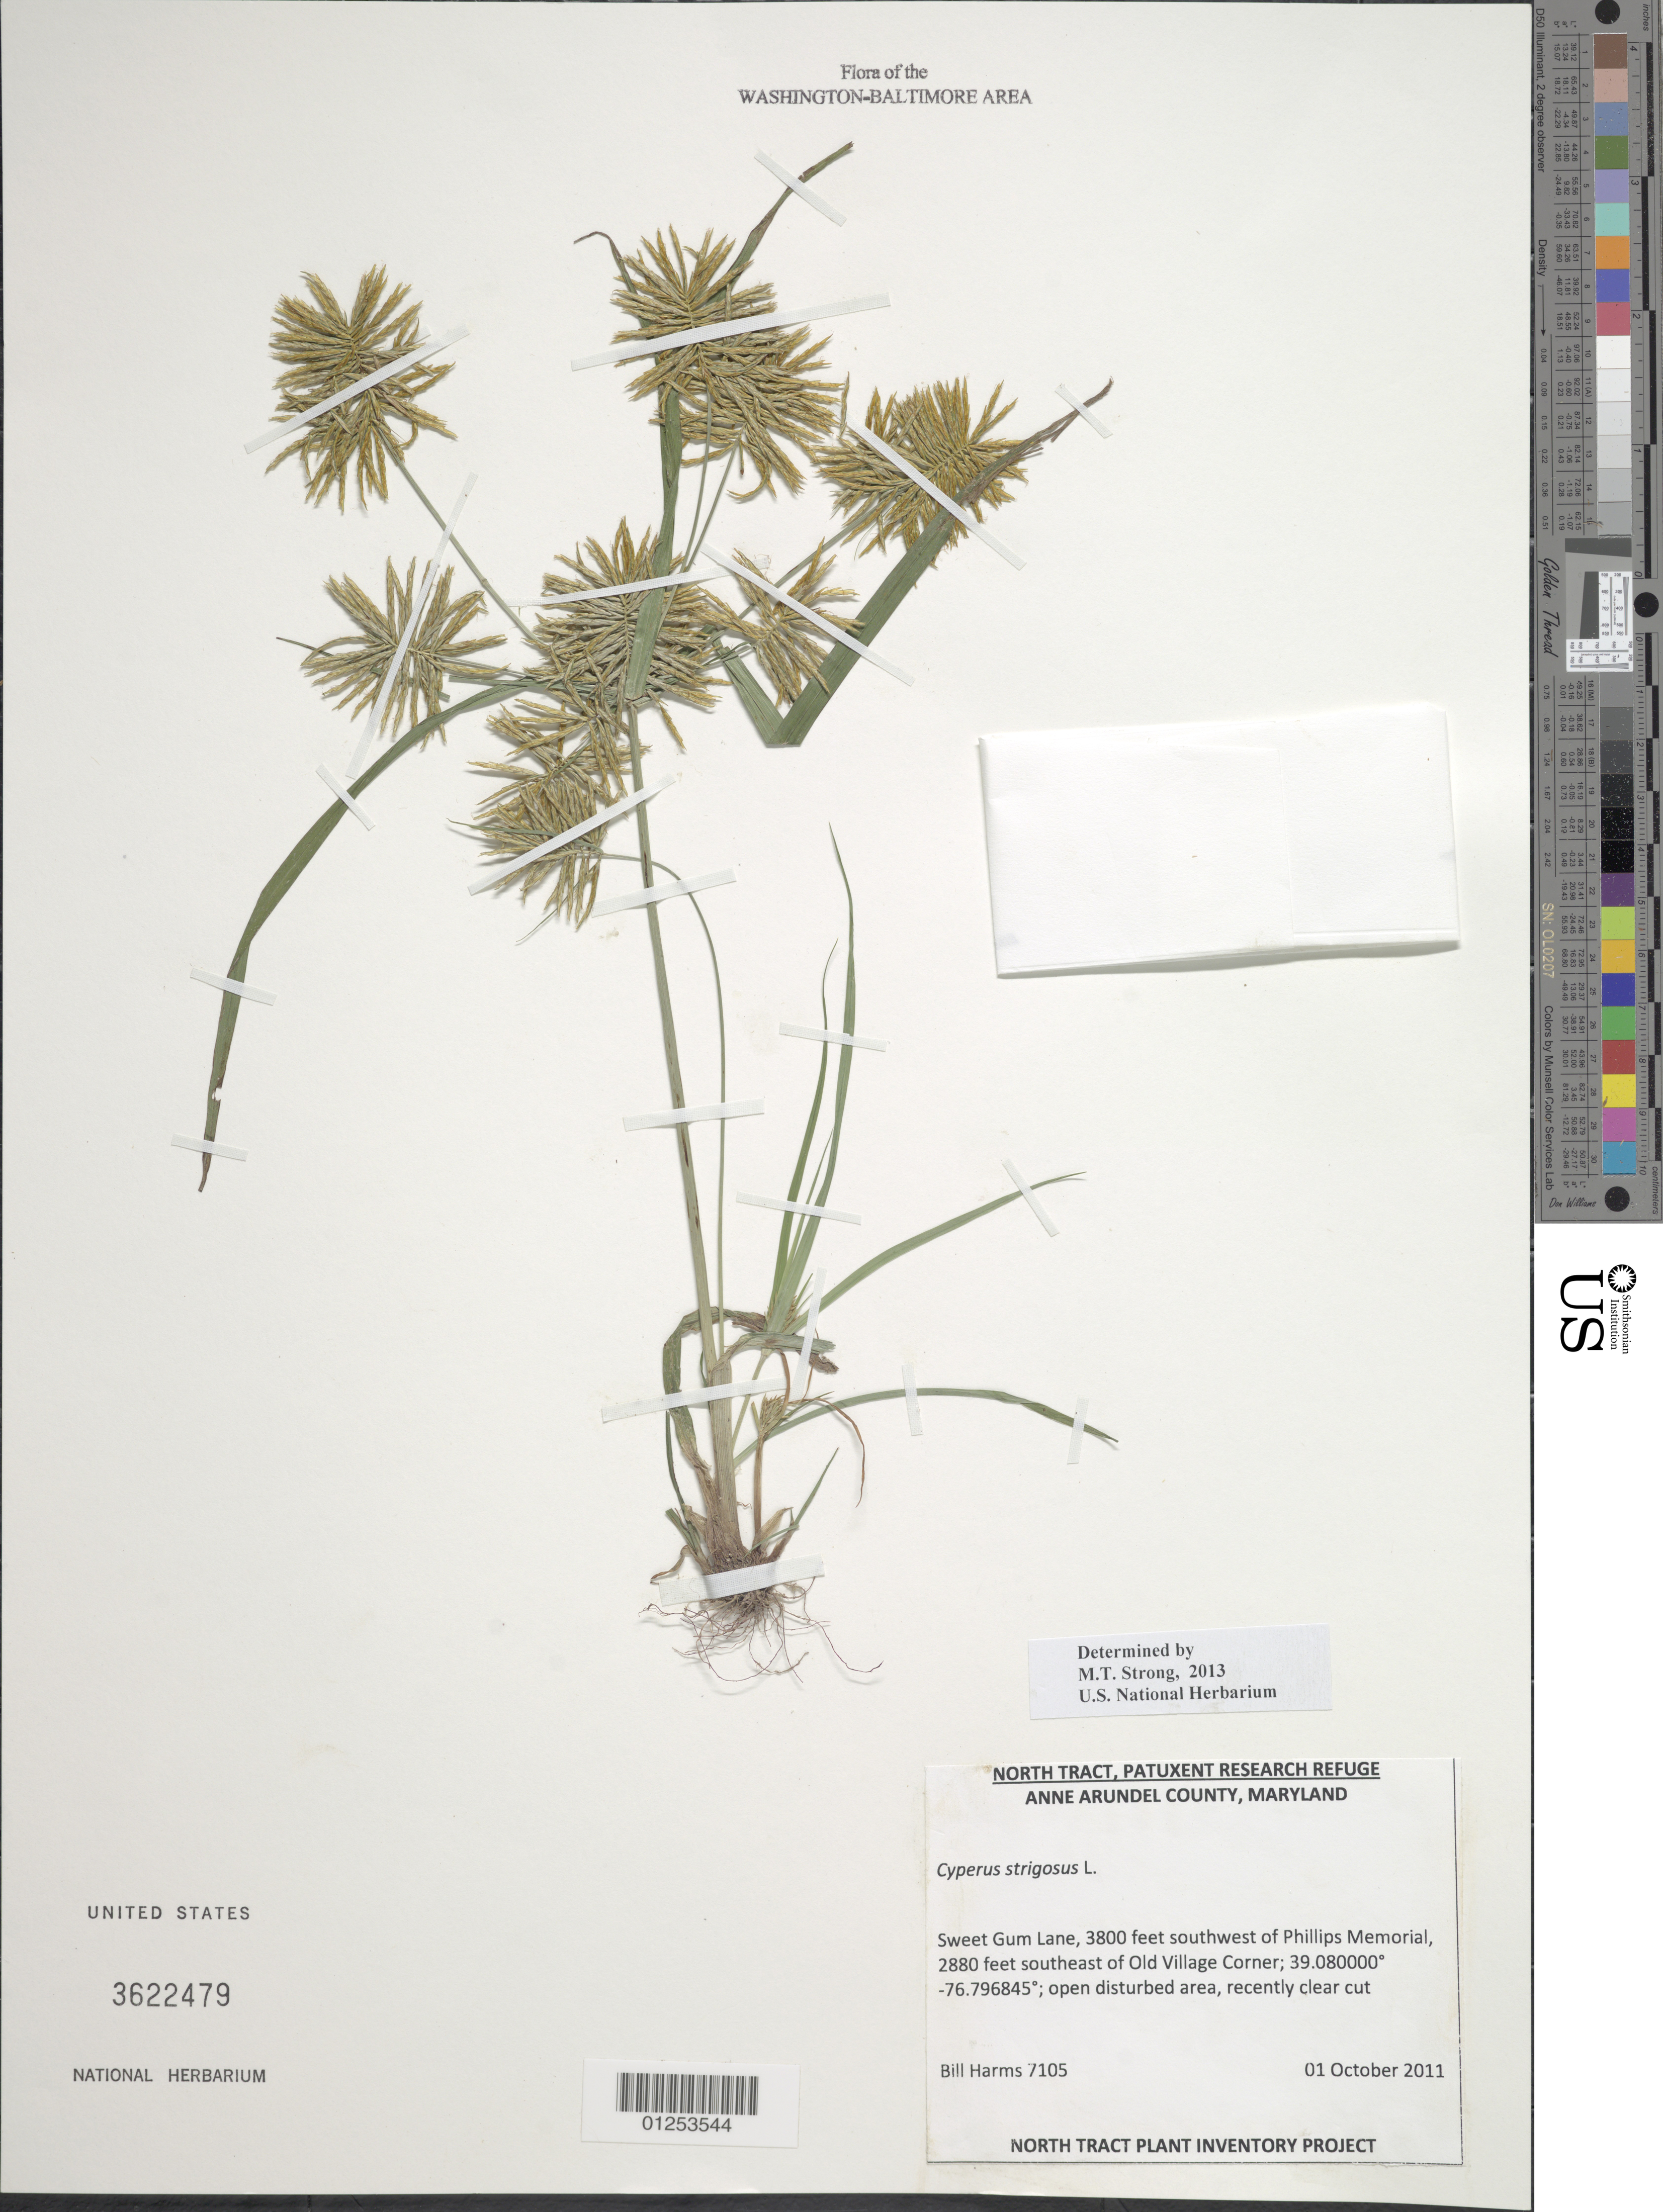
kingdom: Plantae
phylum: Tracheophyta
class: Liliopsida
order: Poales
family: Cyperaceae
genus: Cyperus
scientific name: Cyperus strigosus L.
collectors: B. Harms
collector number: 7105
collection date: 2011-10-01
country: United States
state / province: Maryland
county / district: Anne Arundel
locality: Sweet Gum Lane, 3800 feet southwest of Phillips Memorial, 2880 feet southeast of Old Village Corner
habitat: open disturbed area, recently clear cut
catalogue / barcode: US 3622479